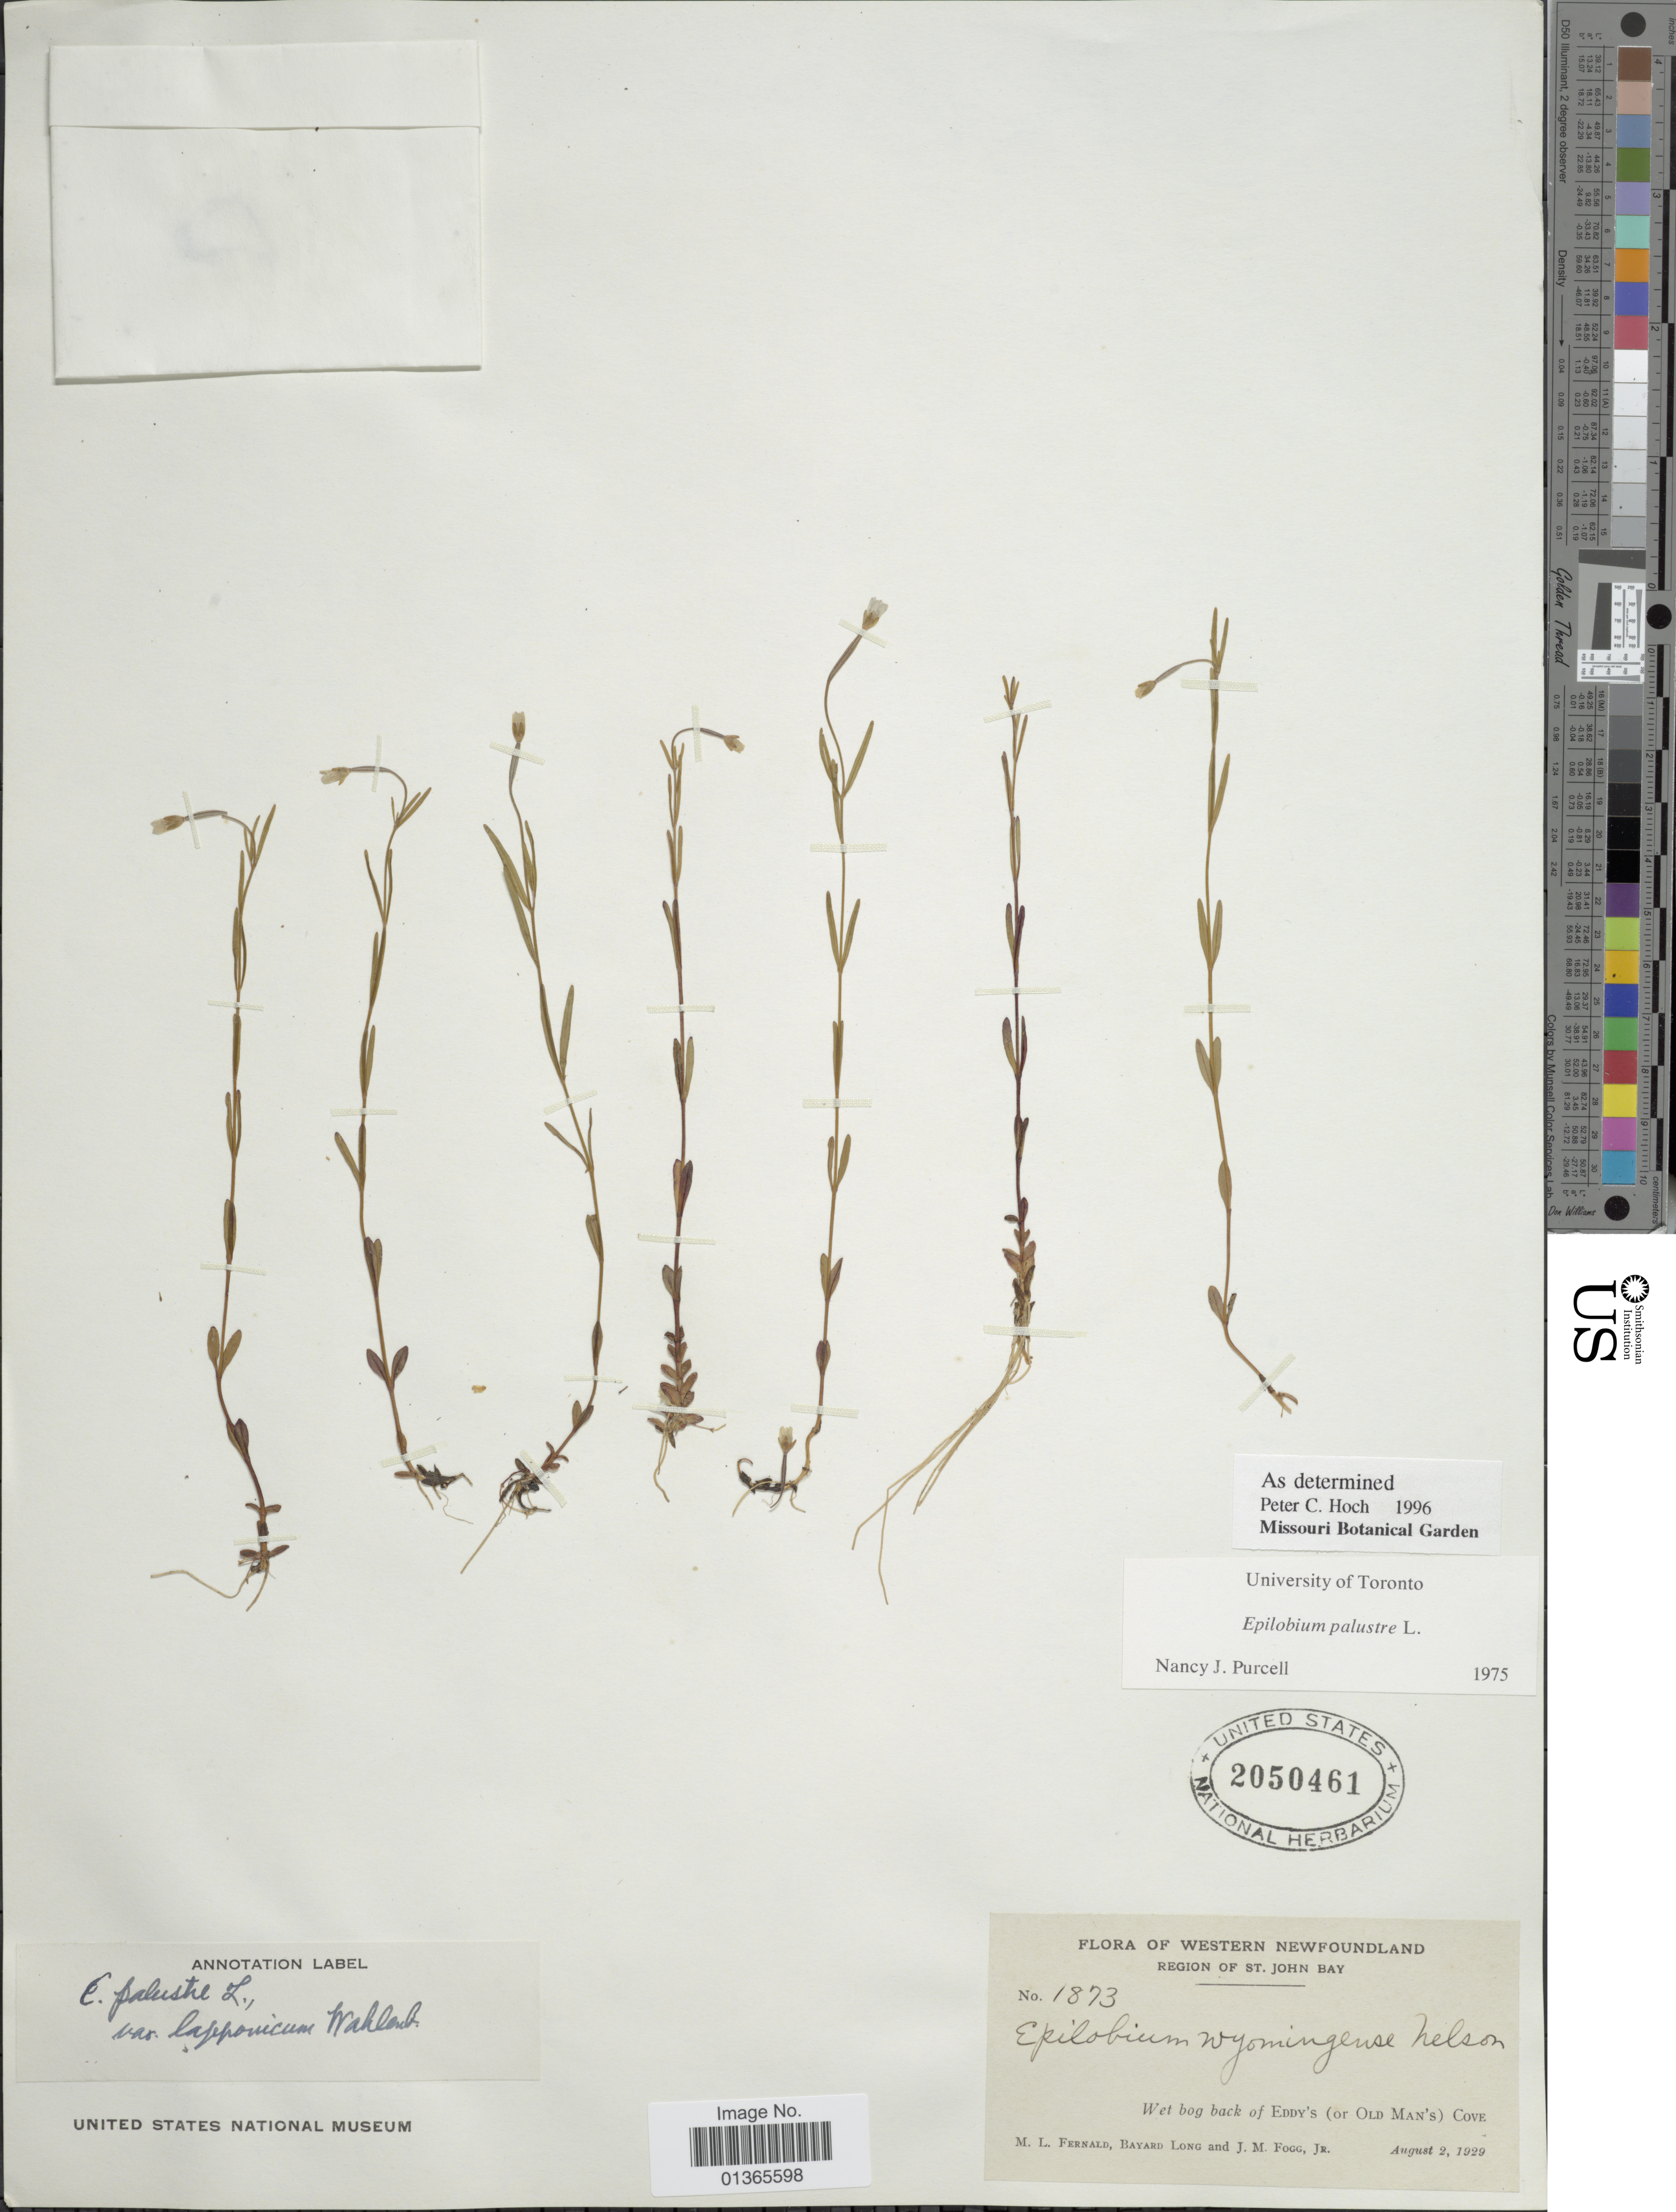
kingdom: Plantae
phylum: Tracheophyta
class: Magnoliopsida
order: Myrtales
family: Onagraceae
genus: Epilobium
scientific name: Epilobium palustre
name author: L.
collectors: M. L. Fernald, B. Long & J. Fogg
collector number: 1873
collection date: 1929-08-02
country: Canada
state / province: Newfoundland and Labrador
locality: Western Newfoundland. Region of St. John Bay. Wet bog back of Eddy's (or Old Man's) Cove.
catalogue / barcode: US 2050461